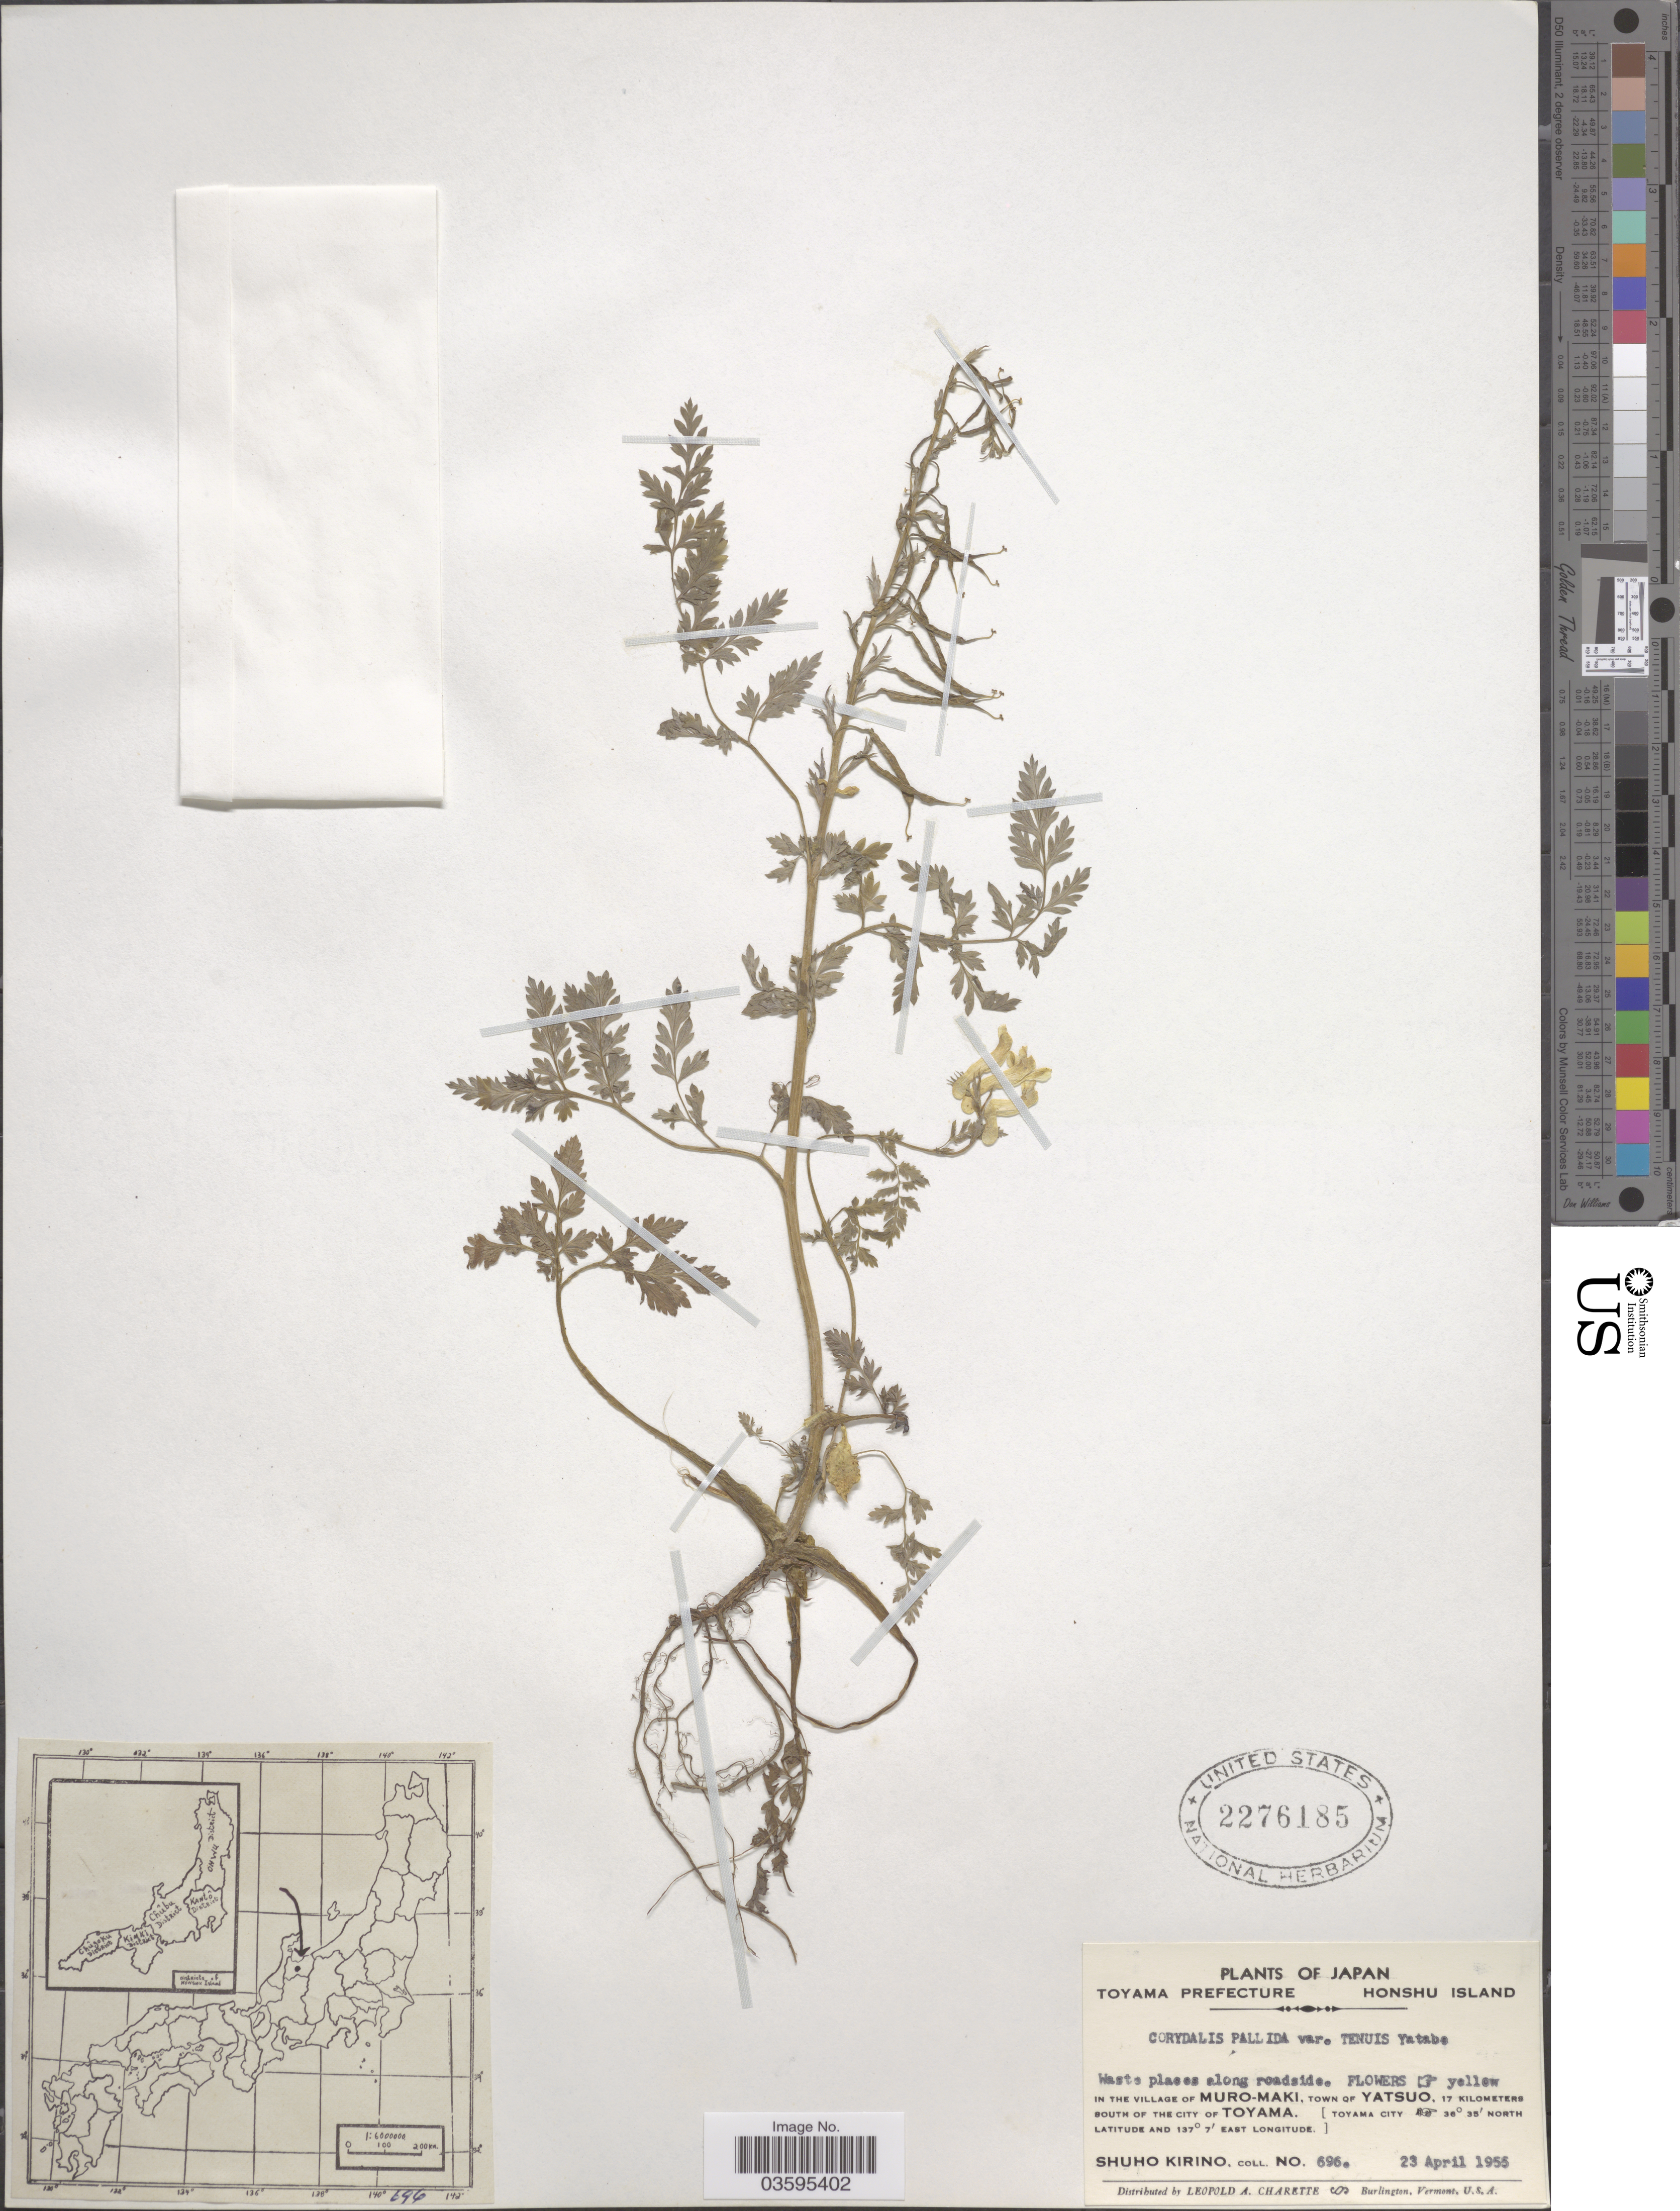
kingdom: Plantae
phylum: Tracheophyta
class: Magnoliopsida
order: Ranunculales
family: Papaveraceae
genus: Corydalis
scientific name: Corydalis pallida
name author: (Thunb.) Pers.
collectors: S. Kirino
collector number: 696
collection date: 1955-04-23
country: Japan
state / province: Toyama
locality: Toyama Prefecture. Honshu Island. In the village of Muro-Maki, town of Yatsuo, 17 kilometers south of the city of Toyama [Toyama City].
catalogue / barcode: US 2276185